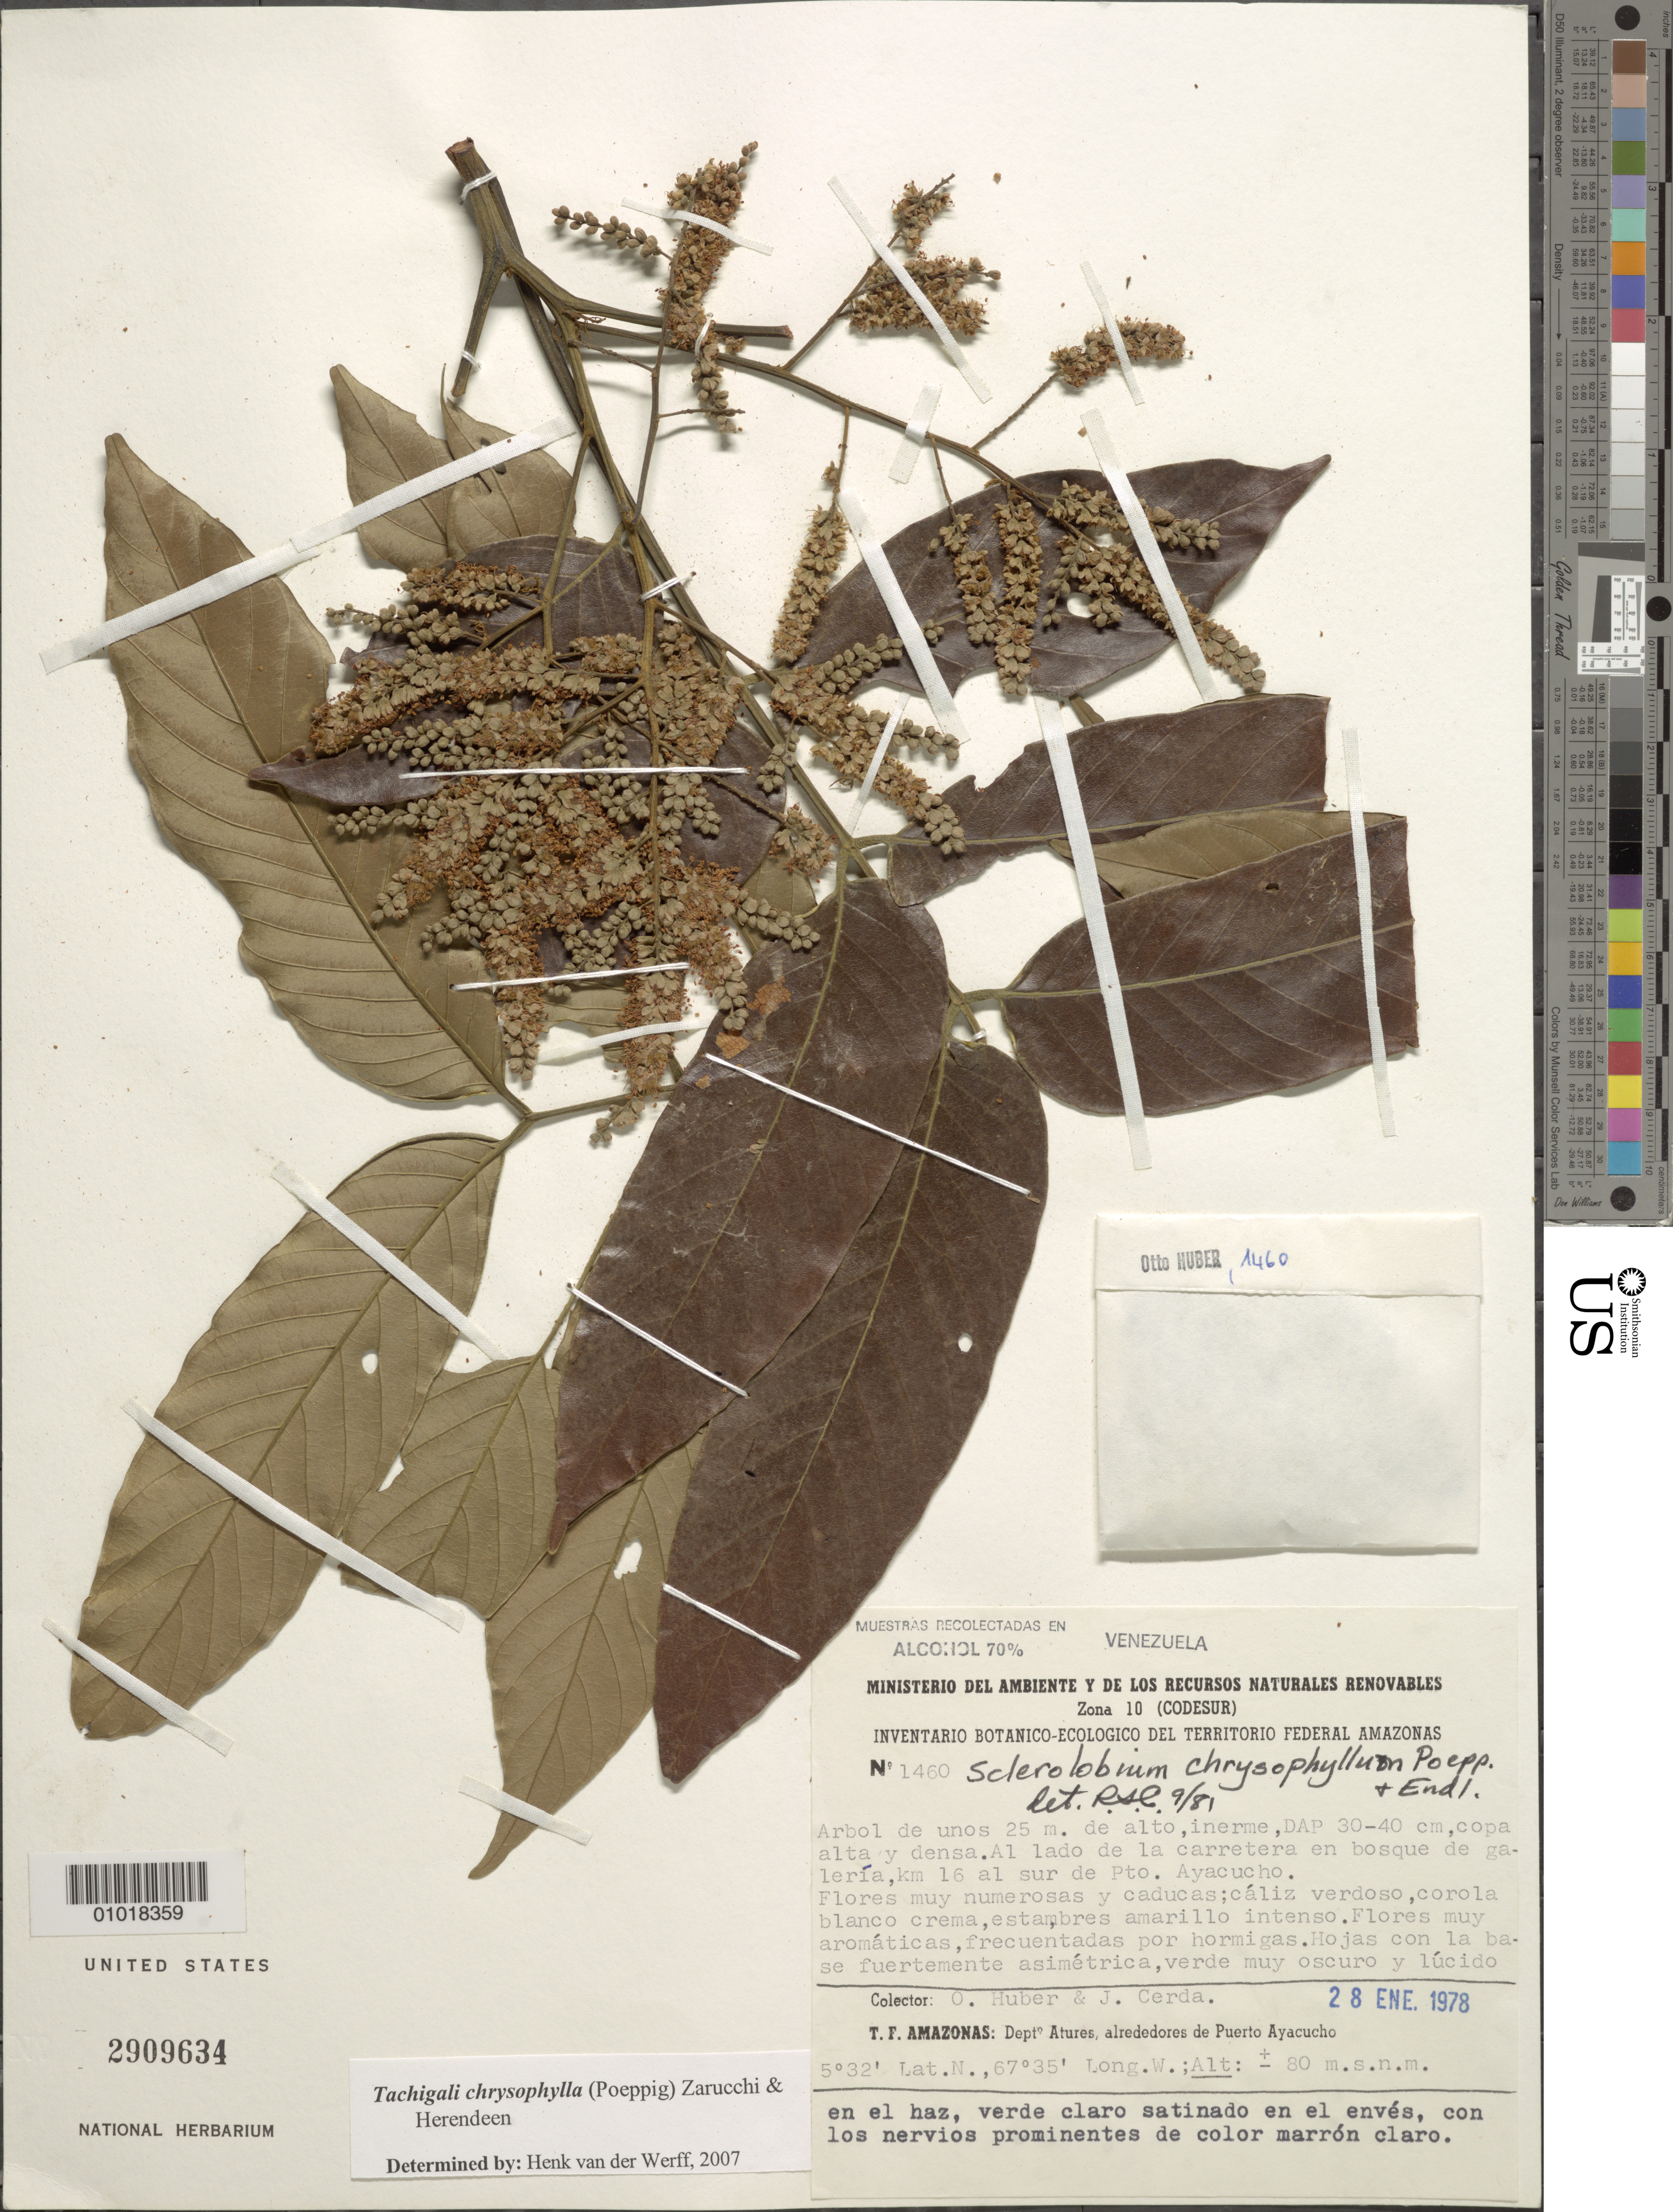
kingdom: Plantae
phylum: Tracheophyta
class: Magnoliopsida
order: Fabales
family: Fabaceae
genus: Tachigali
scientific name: Tachigali chrysophylla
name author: (Poepp.) Zarucchi & Herend.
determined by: van der Werff, H., (MO), Missouri Botanical Garden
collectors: O. Huber & J. Cerda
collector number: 1460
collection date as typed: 28-Jan-78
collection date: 1978-01-28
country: Venezuela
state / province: Amazonas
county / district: Atures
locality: Puerto Ayacucho, km 16 al sur de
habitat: Al lado de la carretera en bosuqe de galeria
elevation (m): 80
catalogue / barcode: US 2909634